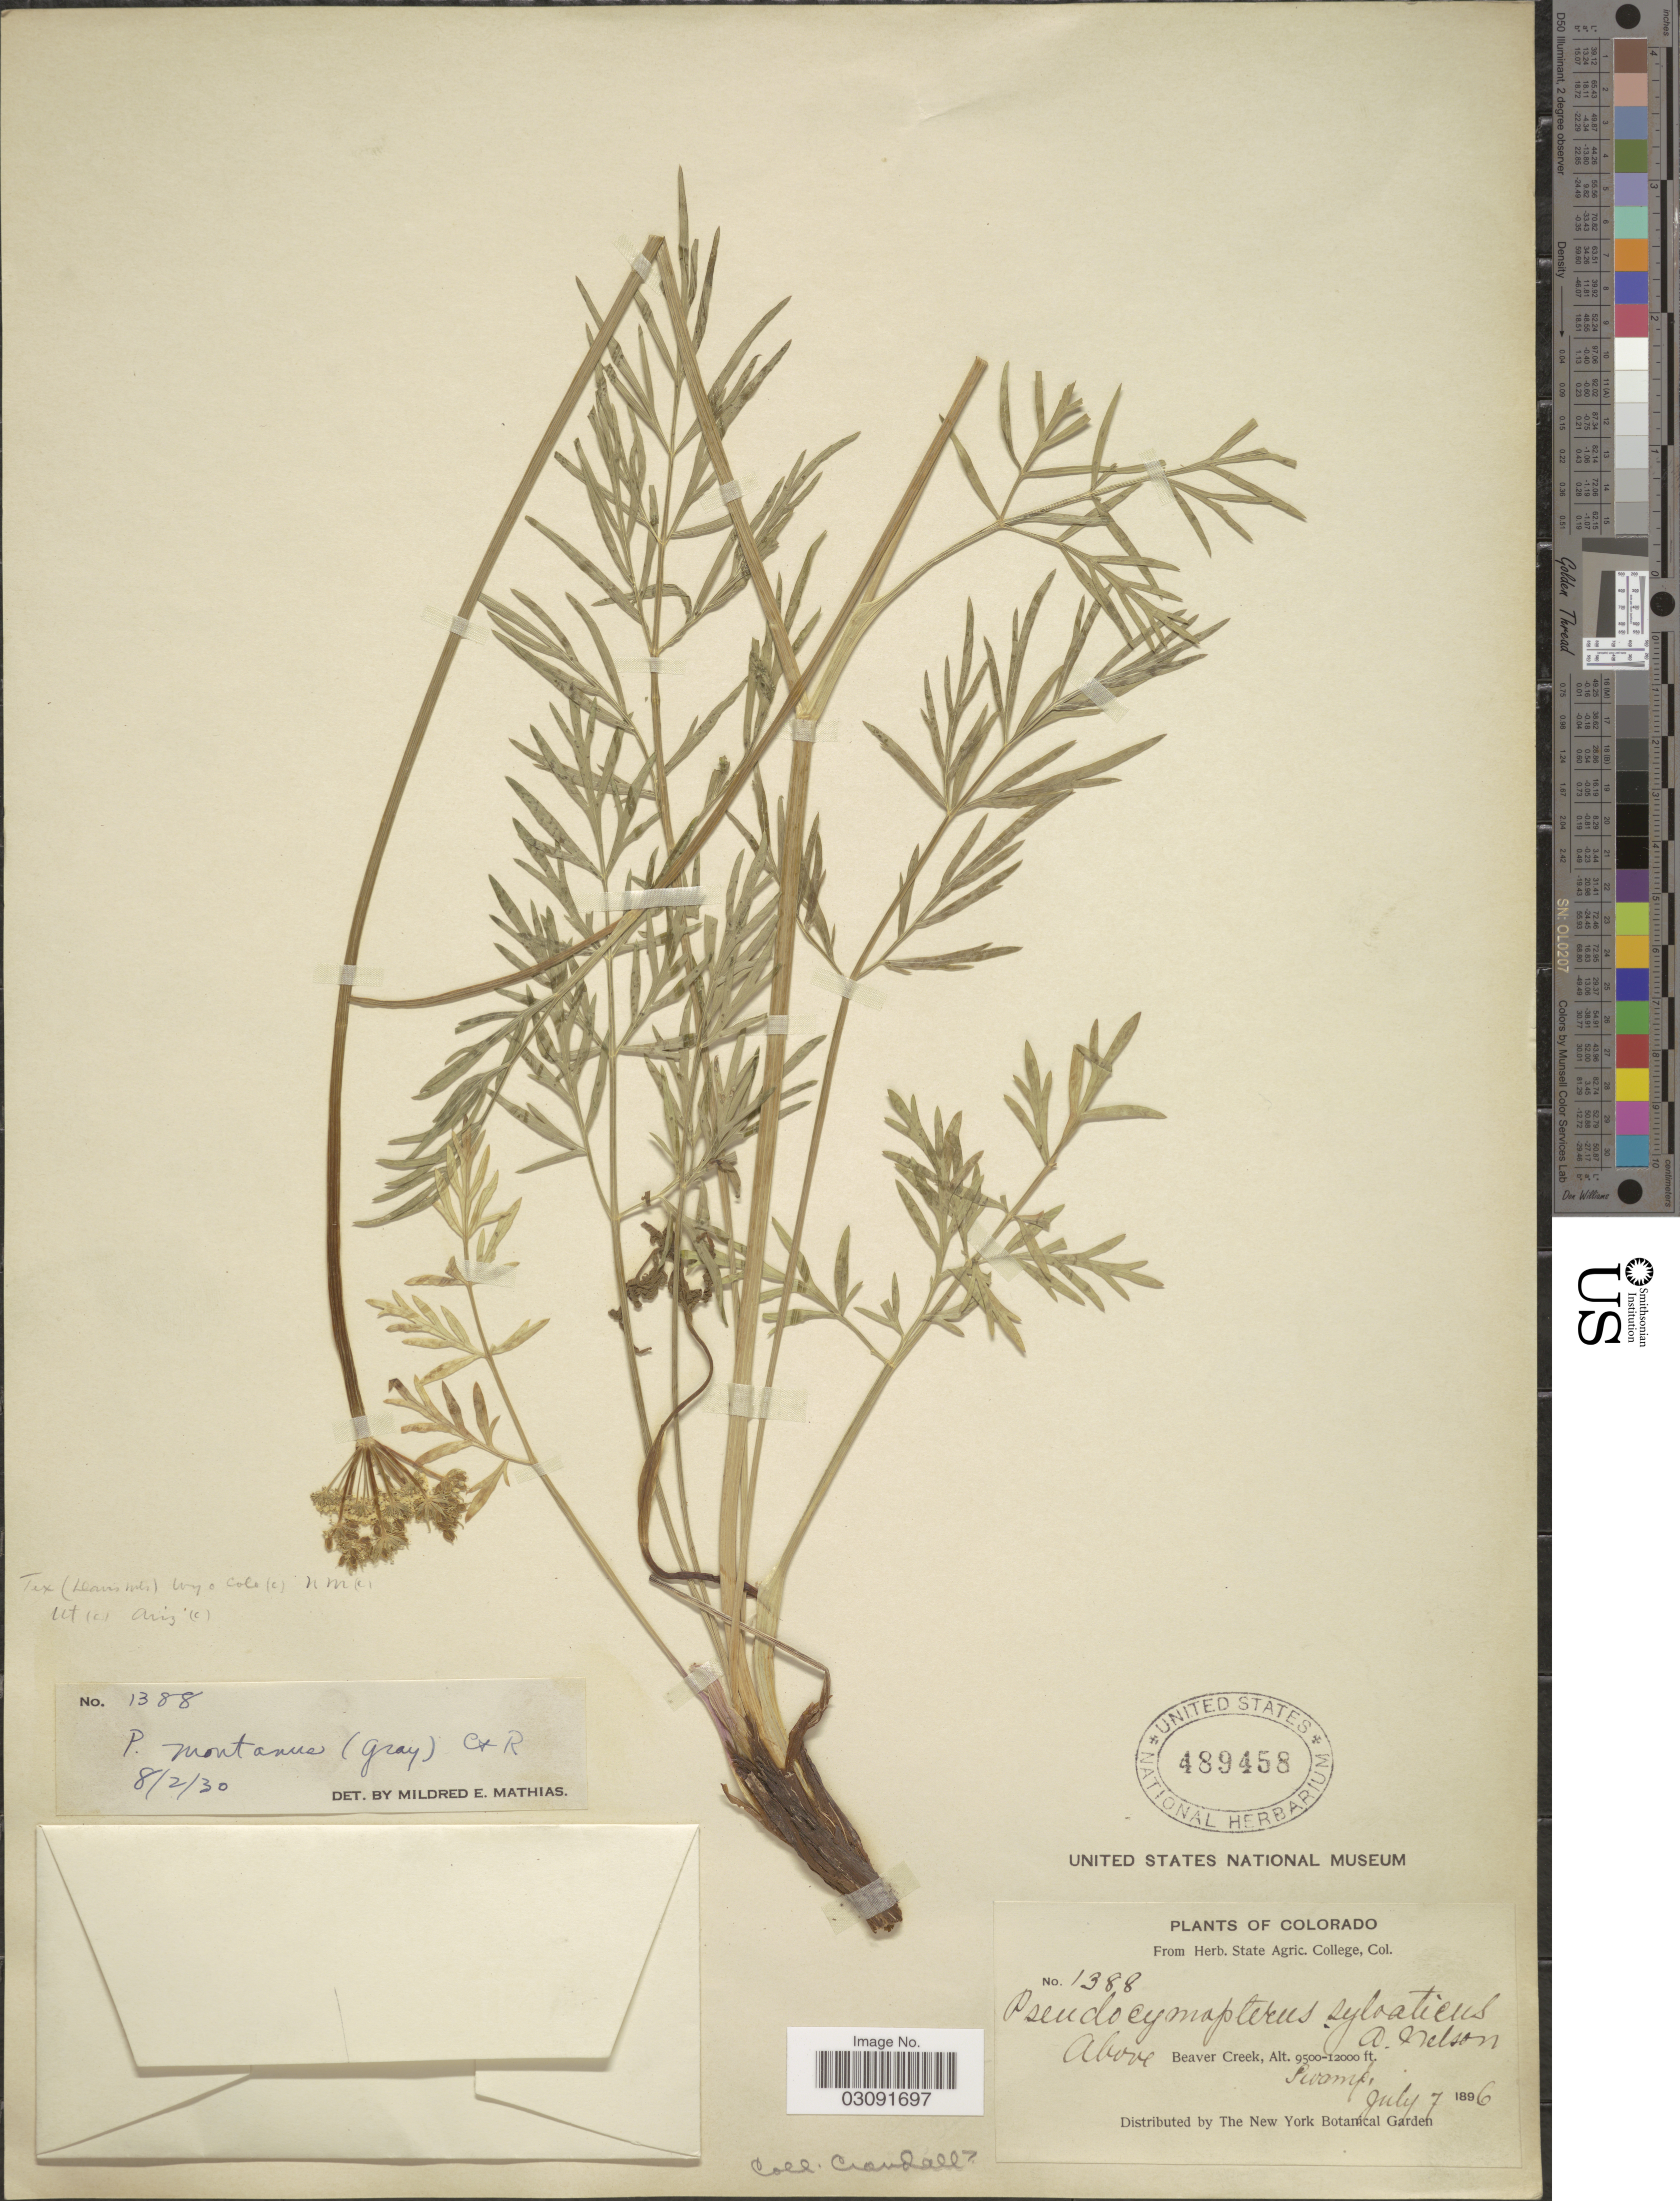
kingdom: Plantae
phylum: Tracheophyta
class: Magnoliopsida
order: Apiales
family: Apiaceae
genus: Pseudocymopterus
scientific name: Pseudocymopterus montanus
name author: (A. Gray) J.M. Coult. & Rose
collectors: ex herb. State Agric. College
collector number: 1388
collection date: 1896-07-07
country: United States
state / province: Colorado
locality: Above Beaver Creek.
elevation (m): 2896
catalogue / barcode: US 489458